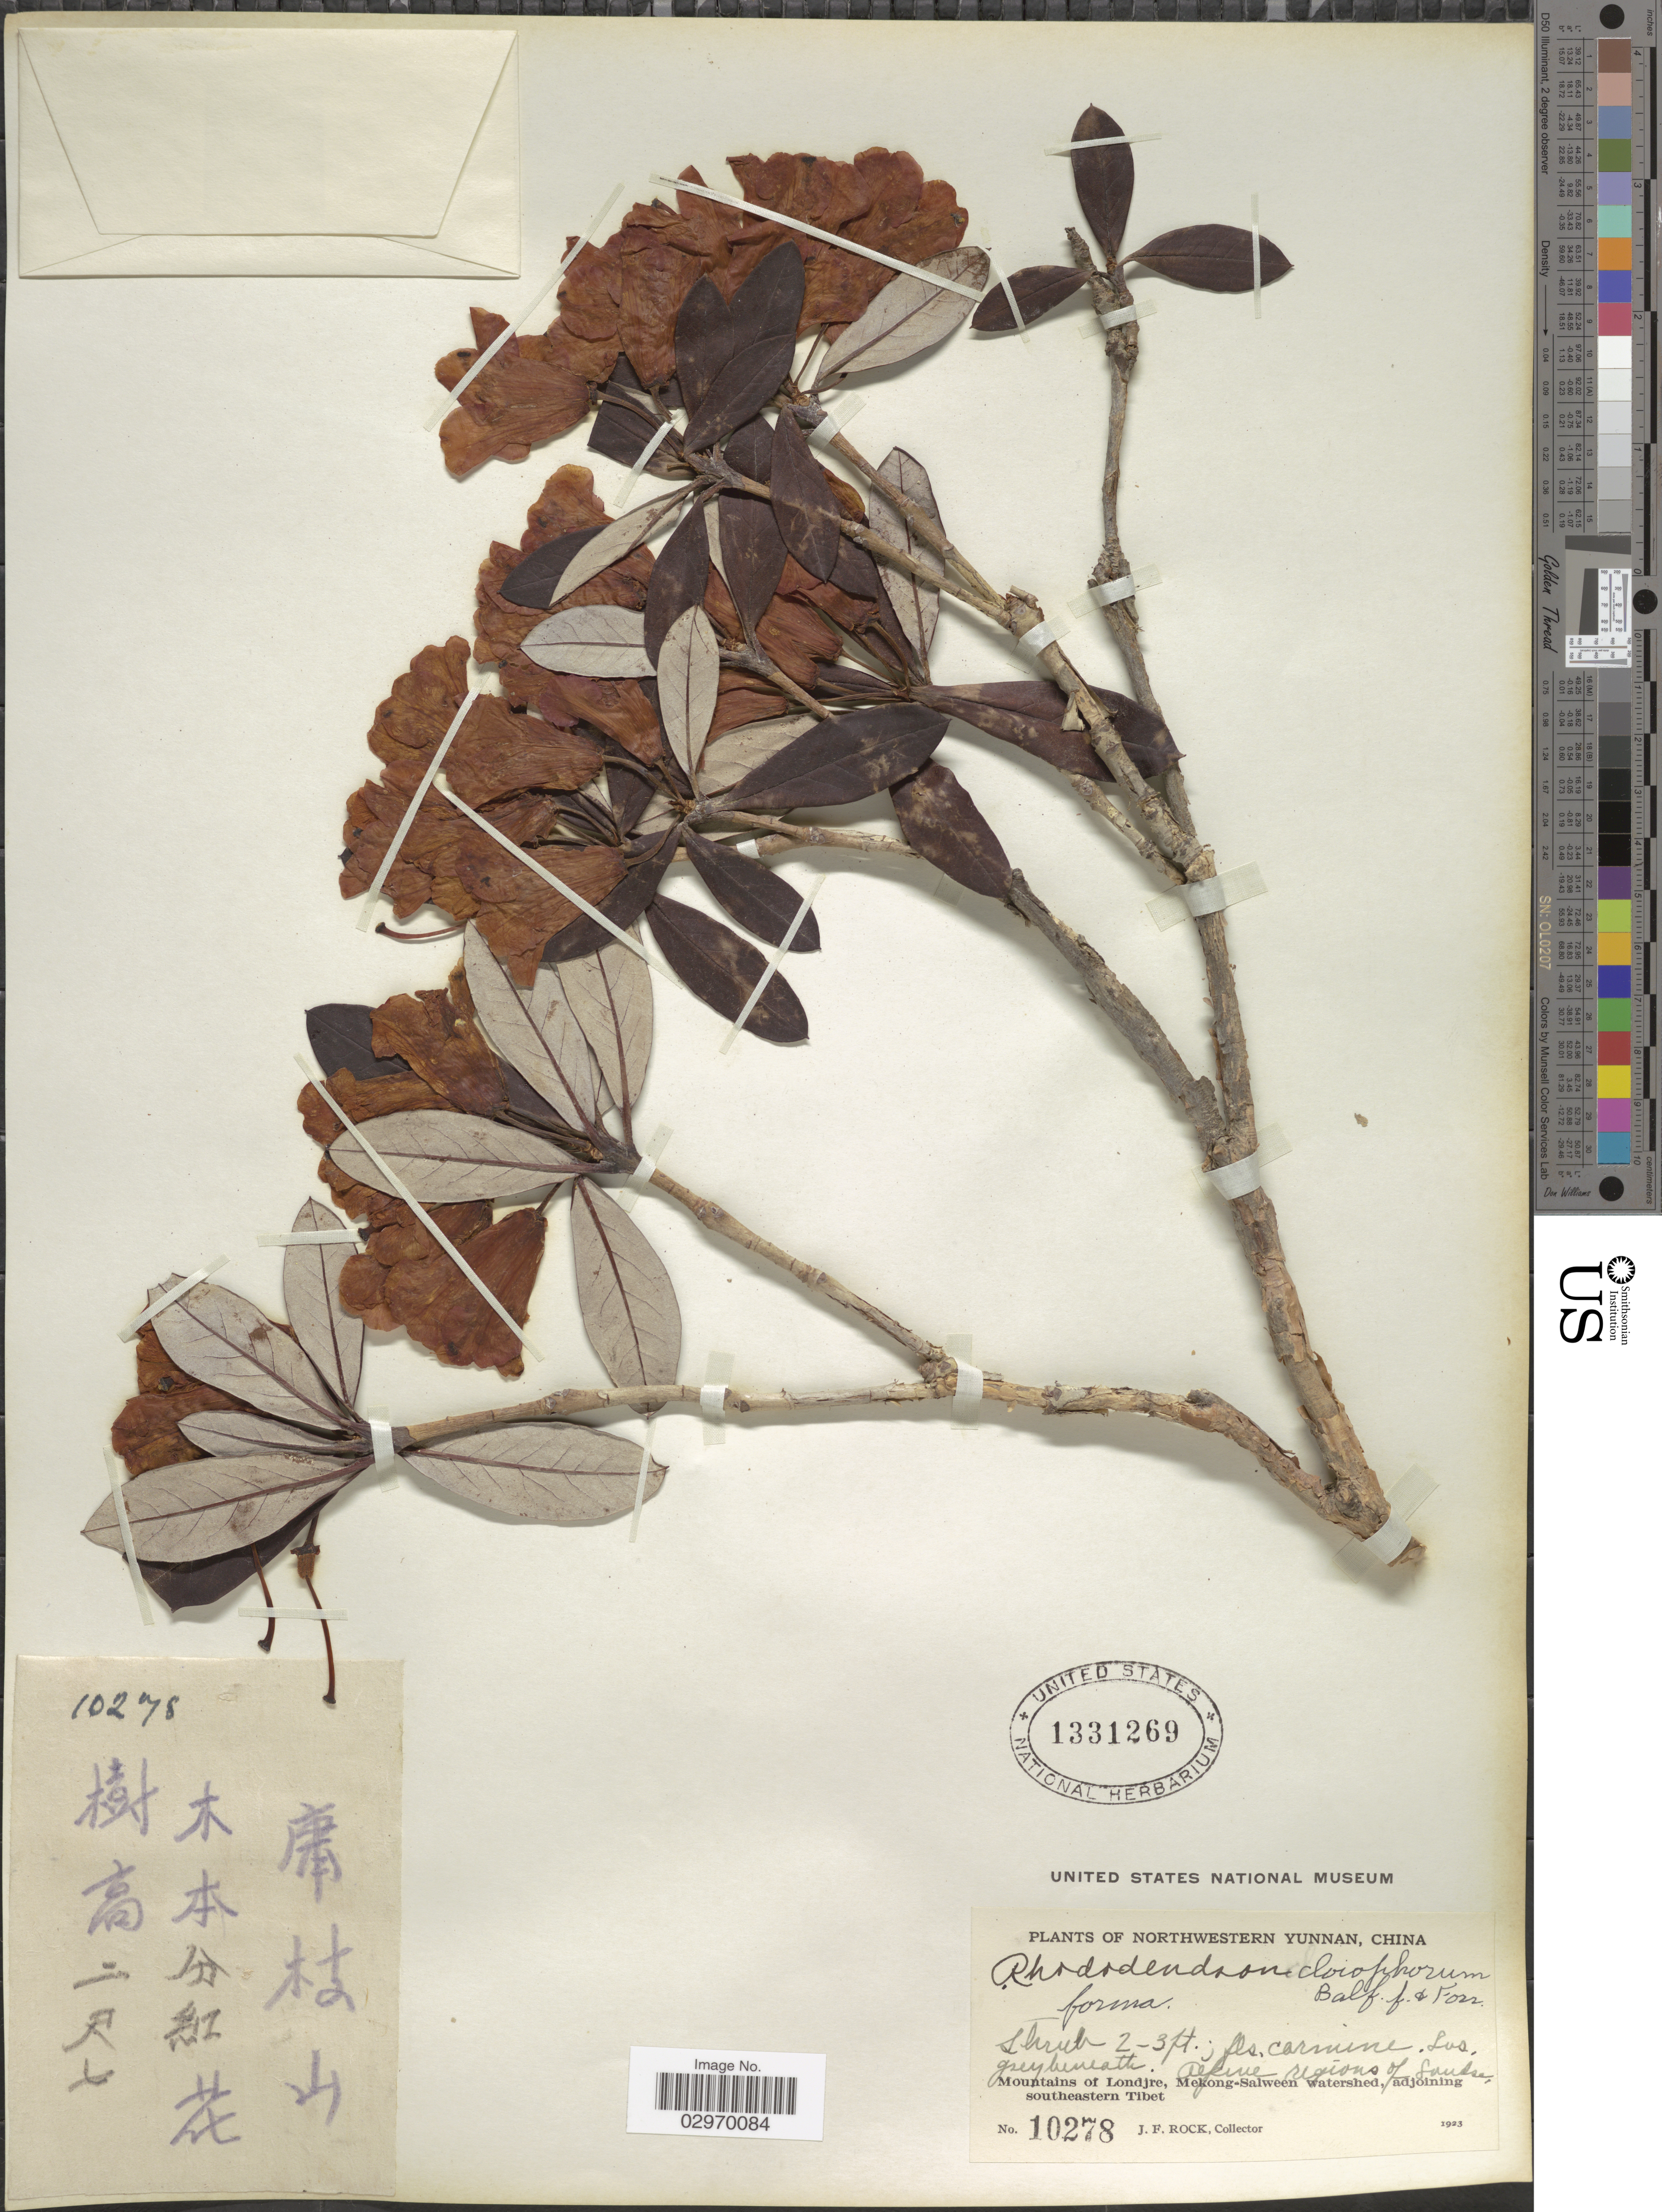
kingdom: Plantae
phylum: Tracheophyta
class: Magnoliopsida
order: Ericales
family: Ericaceae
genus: Rhododendron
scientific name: Rhododendron cloiophorum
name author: Balf. f. & Forrest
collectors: J. Rock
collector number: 10278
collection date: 1923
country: China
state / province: Yunnan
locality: Northwestern Yunnan. Alpine regions of Londre. Mountains of Londjre, Mekong-Salween watershed, adjoining southeastern Tibet.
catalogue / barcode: US 1331269